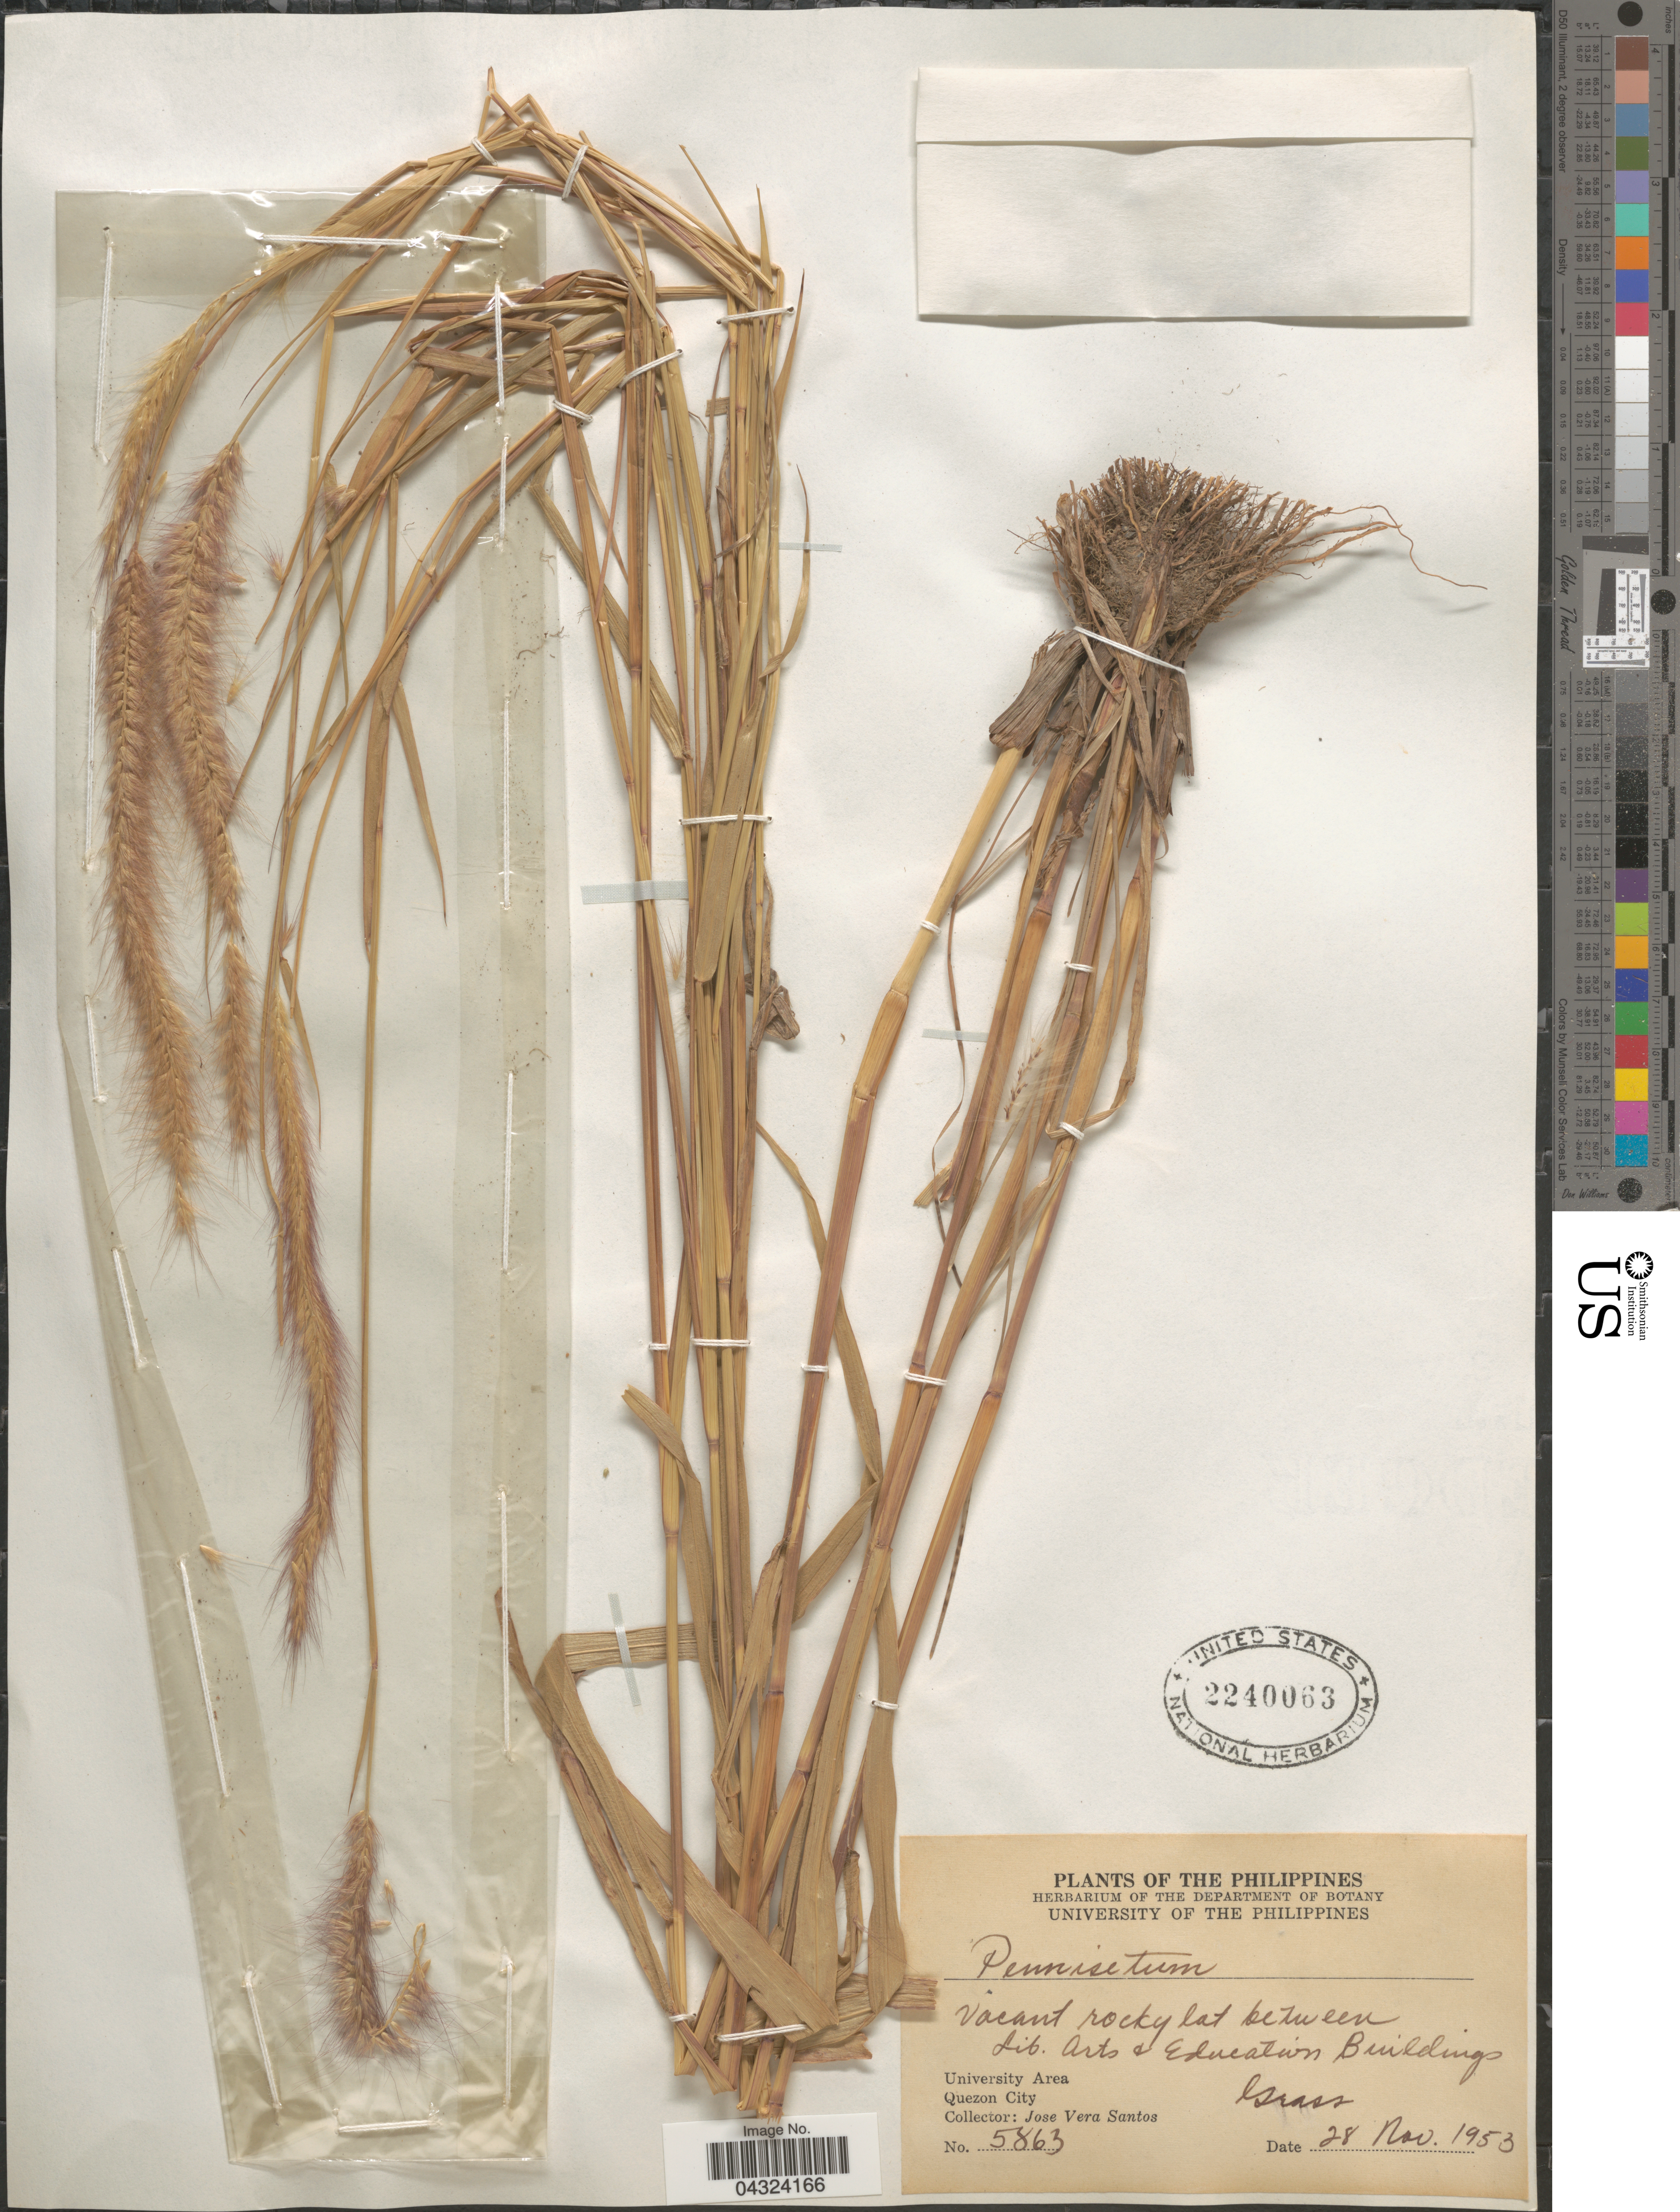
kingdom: Plantae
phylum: Tracheophyta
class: Liliopsida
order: Poales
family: Poaceae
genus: Cenchrus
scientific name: Cenchrus sp.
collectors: J. Santos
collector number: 5863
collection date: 1953-11-28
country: Philippines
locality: Vacant rocky lat between Lib. Arts & Education Buildings. University Area. Quezon City.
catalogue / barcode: US 2240063